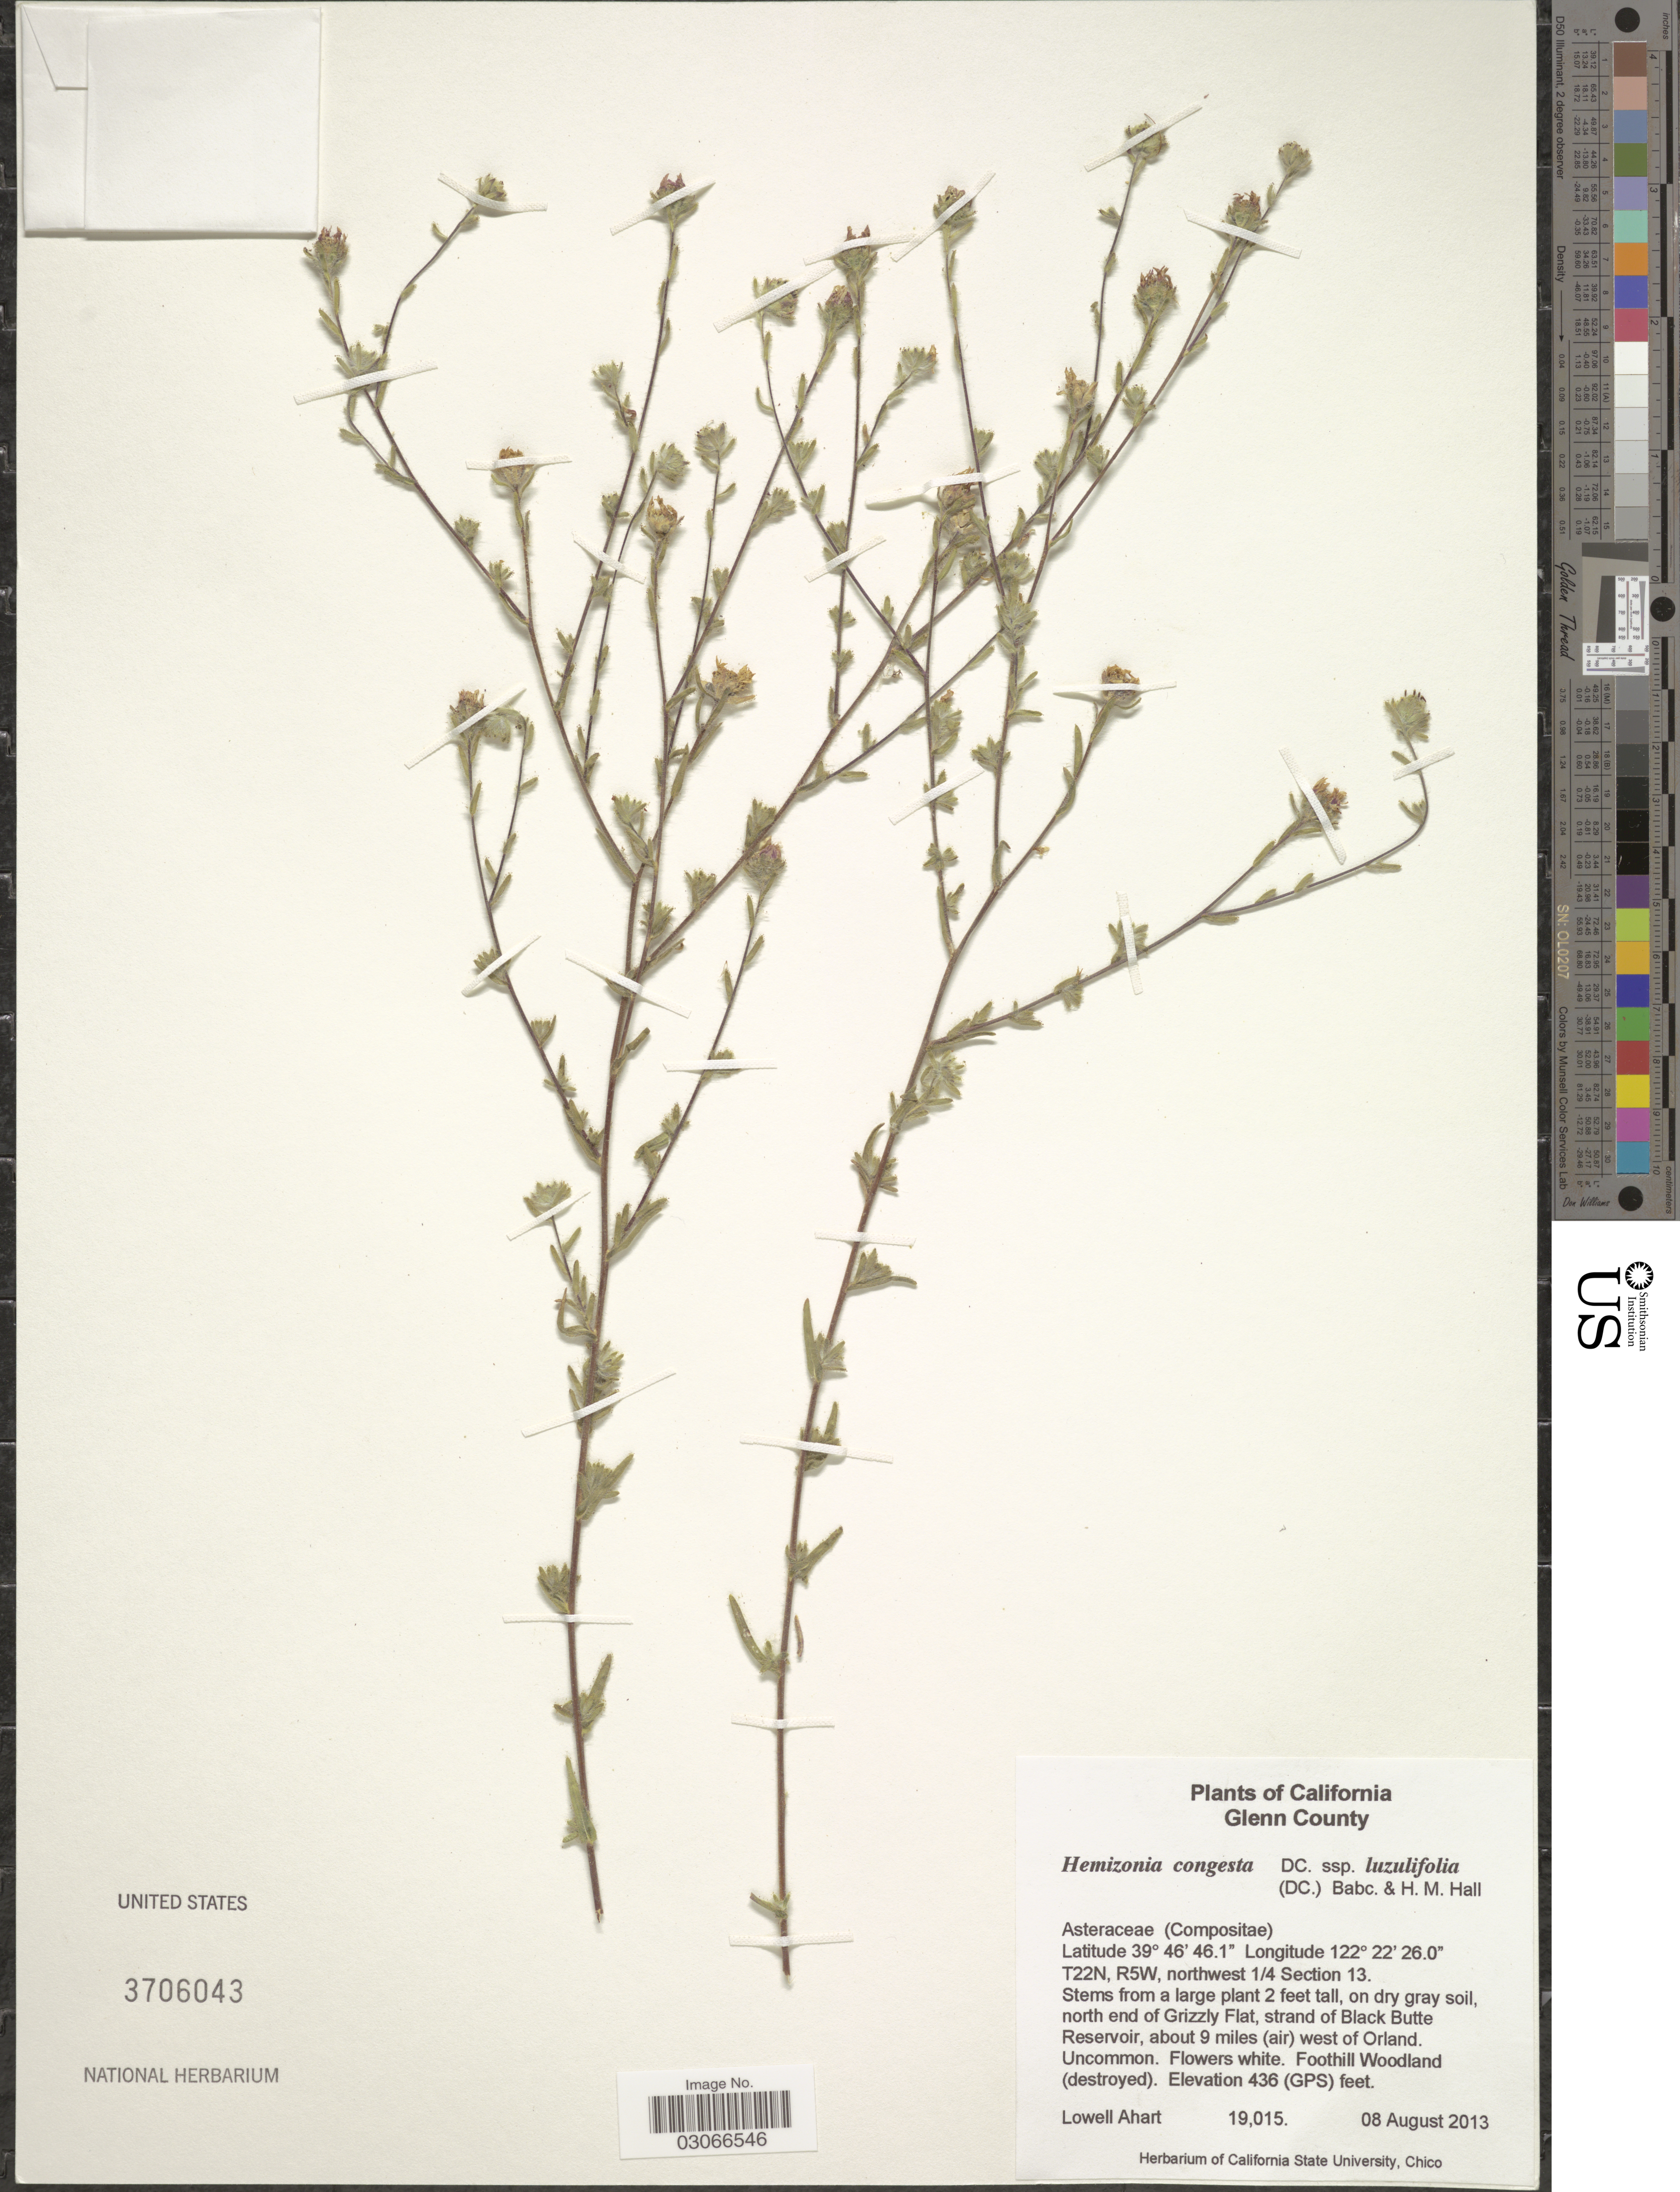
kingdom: Plantae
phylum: Tracheophyta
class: Magnoliopsida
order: Asterales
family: Asteraceae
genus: Hemizonia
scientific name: Hemizonia congesta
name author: (Babc. & H.M. Hall) Jeps.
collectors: L. Ahart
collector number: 19015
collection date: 2013-08-08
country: United States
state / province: California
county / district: Glenn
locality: Glenn County. T22N, R5W, northwest ¼ Section 13, north end of Grizzly Flat, strand of Black Butte Reservoir, about 9 miles (air) west of Orland.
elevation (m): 133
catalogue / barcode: US 3706043